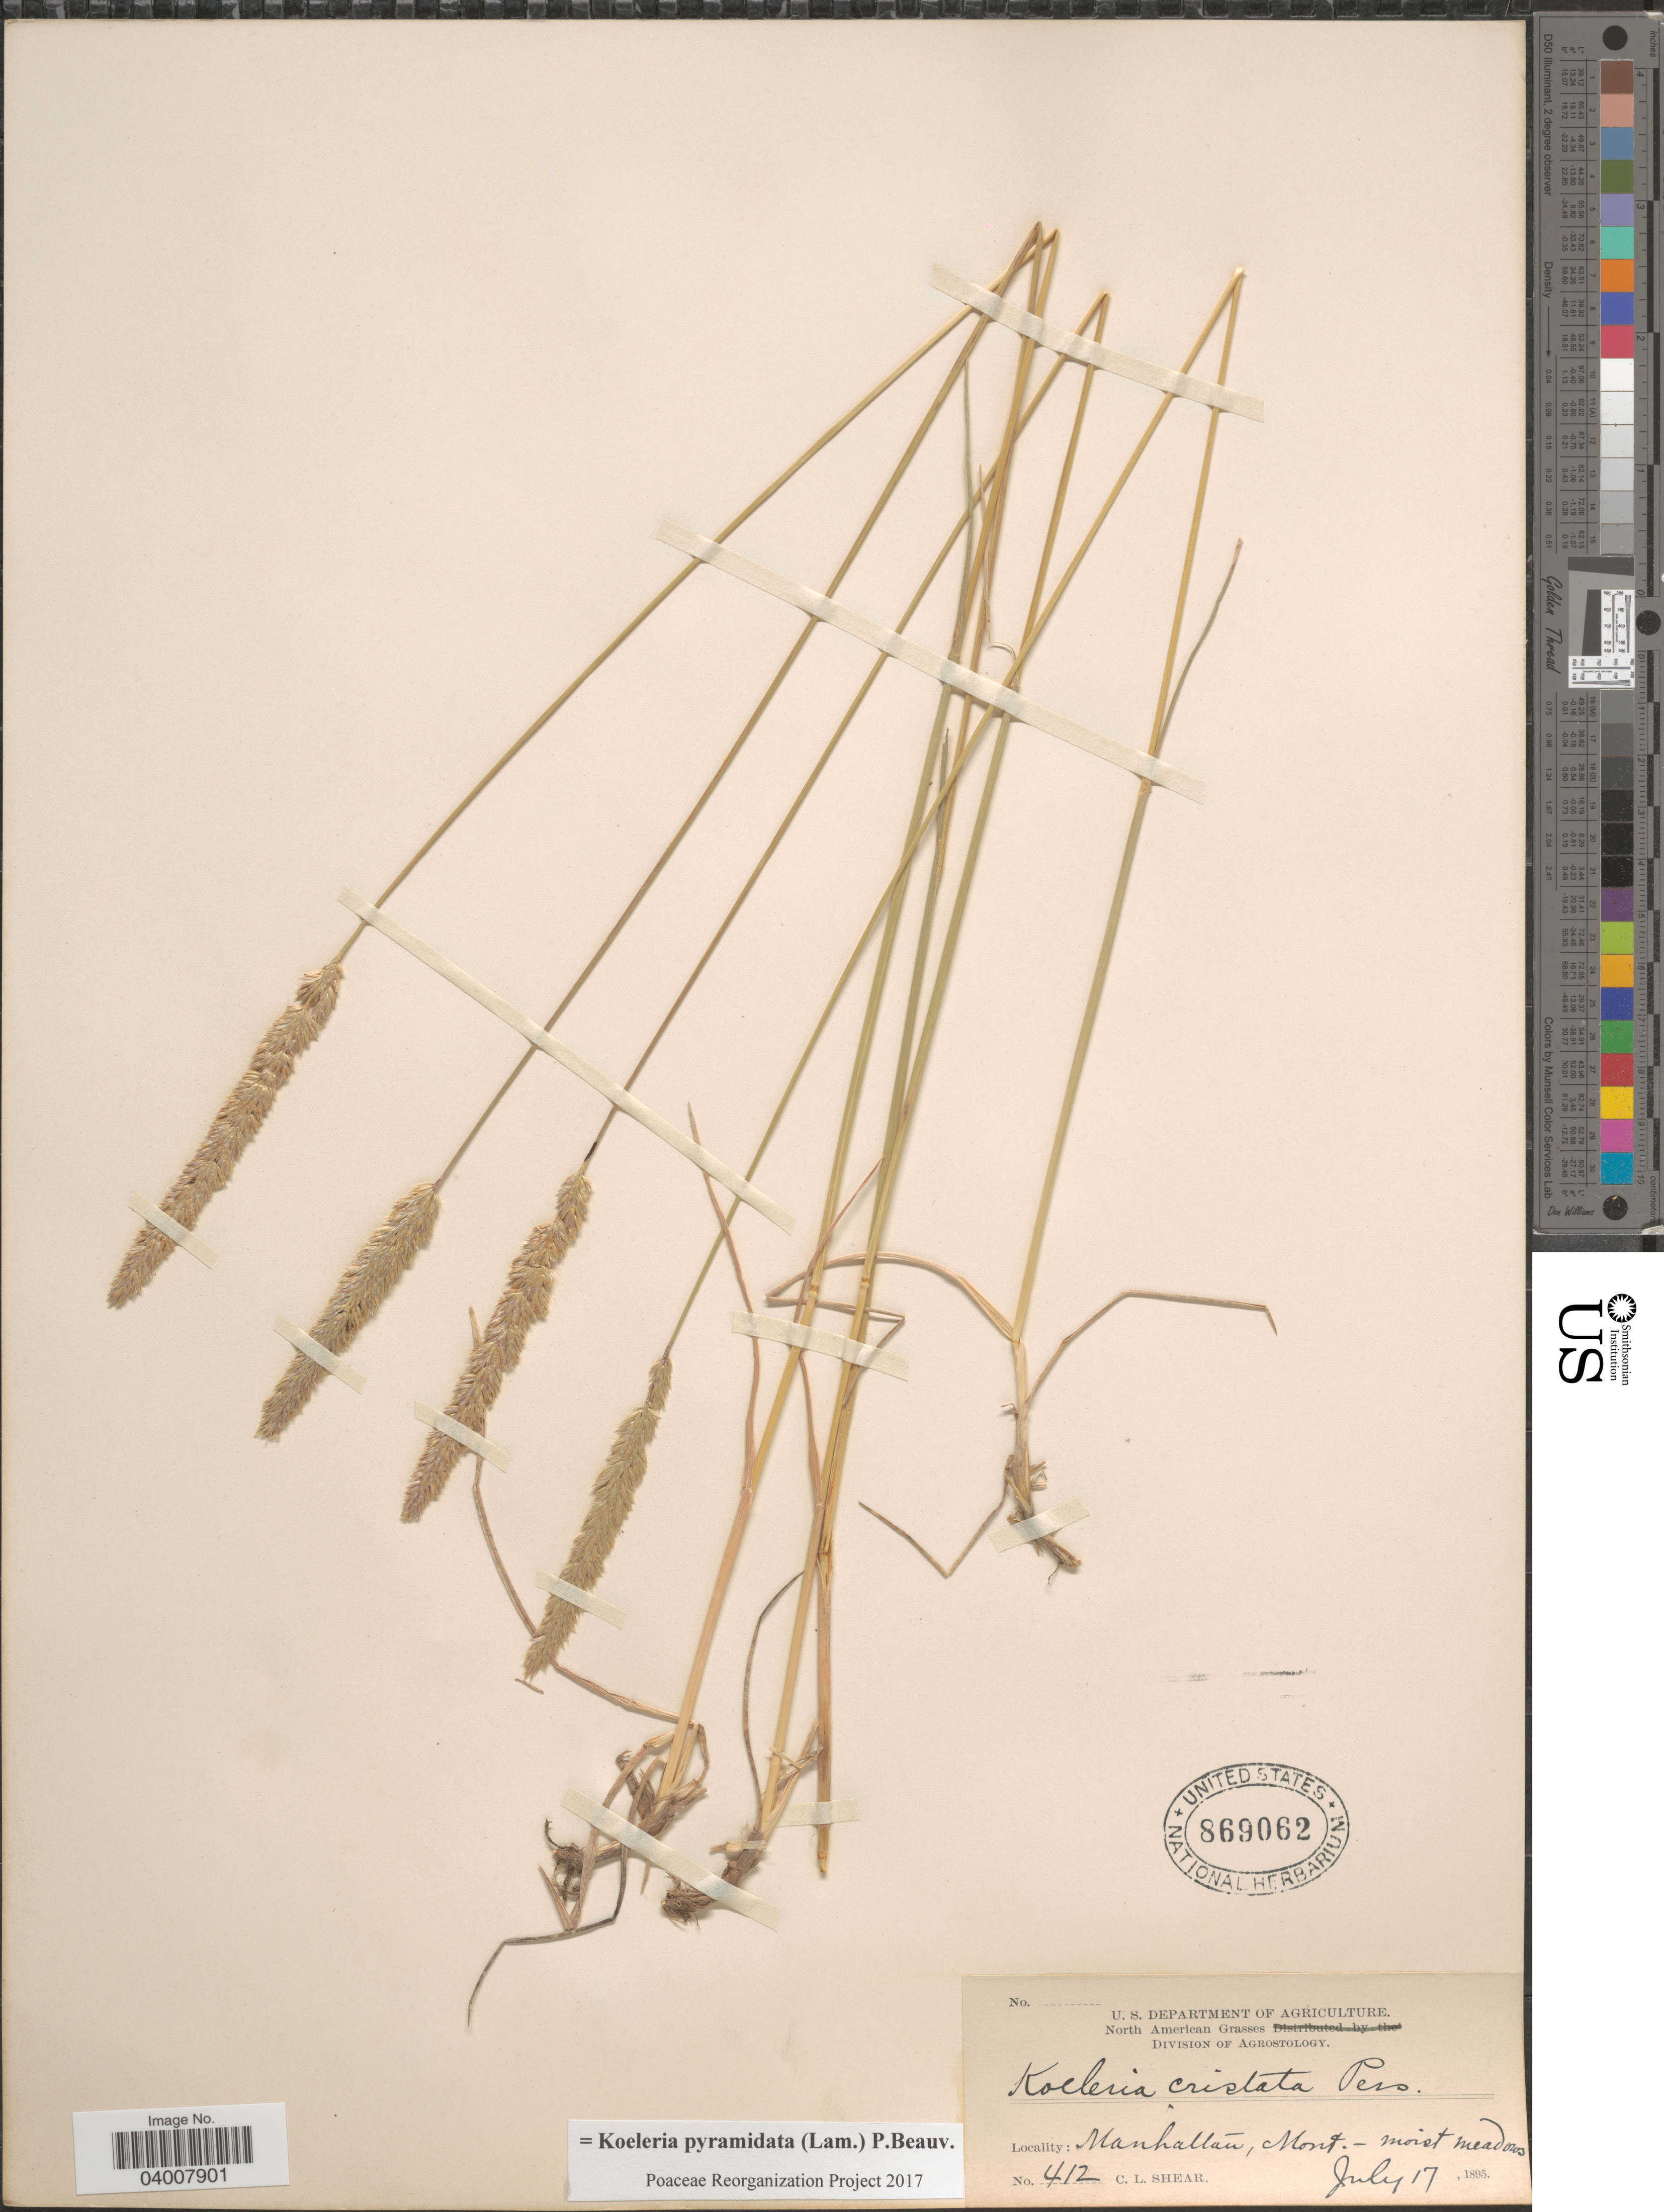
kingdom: Plantae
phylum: Tracheophyta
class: Liliopsida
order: Poales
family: Poaceae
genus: Koeleria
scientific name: Koeleria pyramidata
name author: (Lam.) P. Beauv.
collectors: C. L. Shear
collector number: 412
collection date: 1895-07-17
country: United States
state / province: Montana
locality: Manhattan.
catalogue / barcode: US 869062